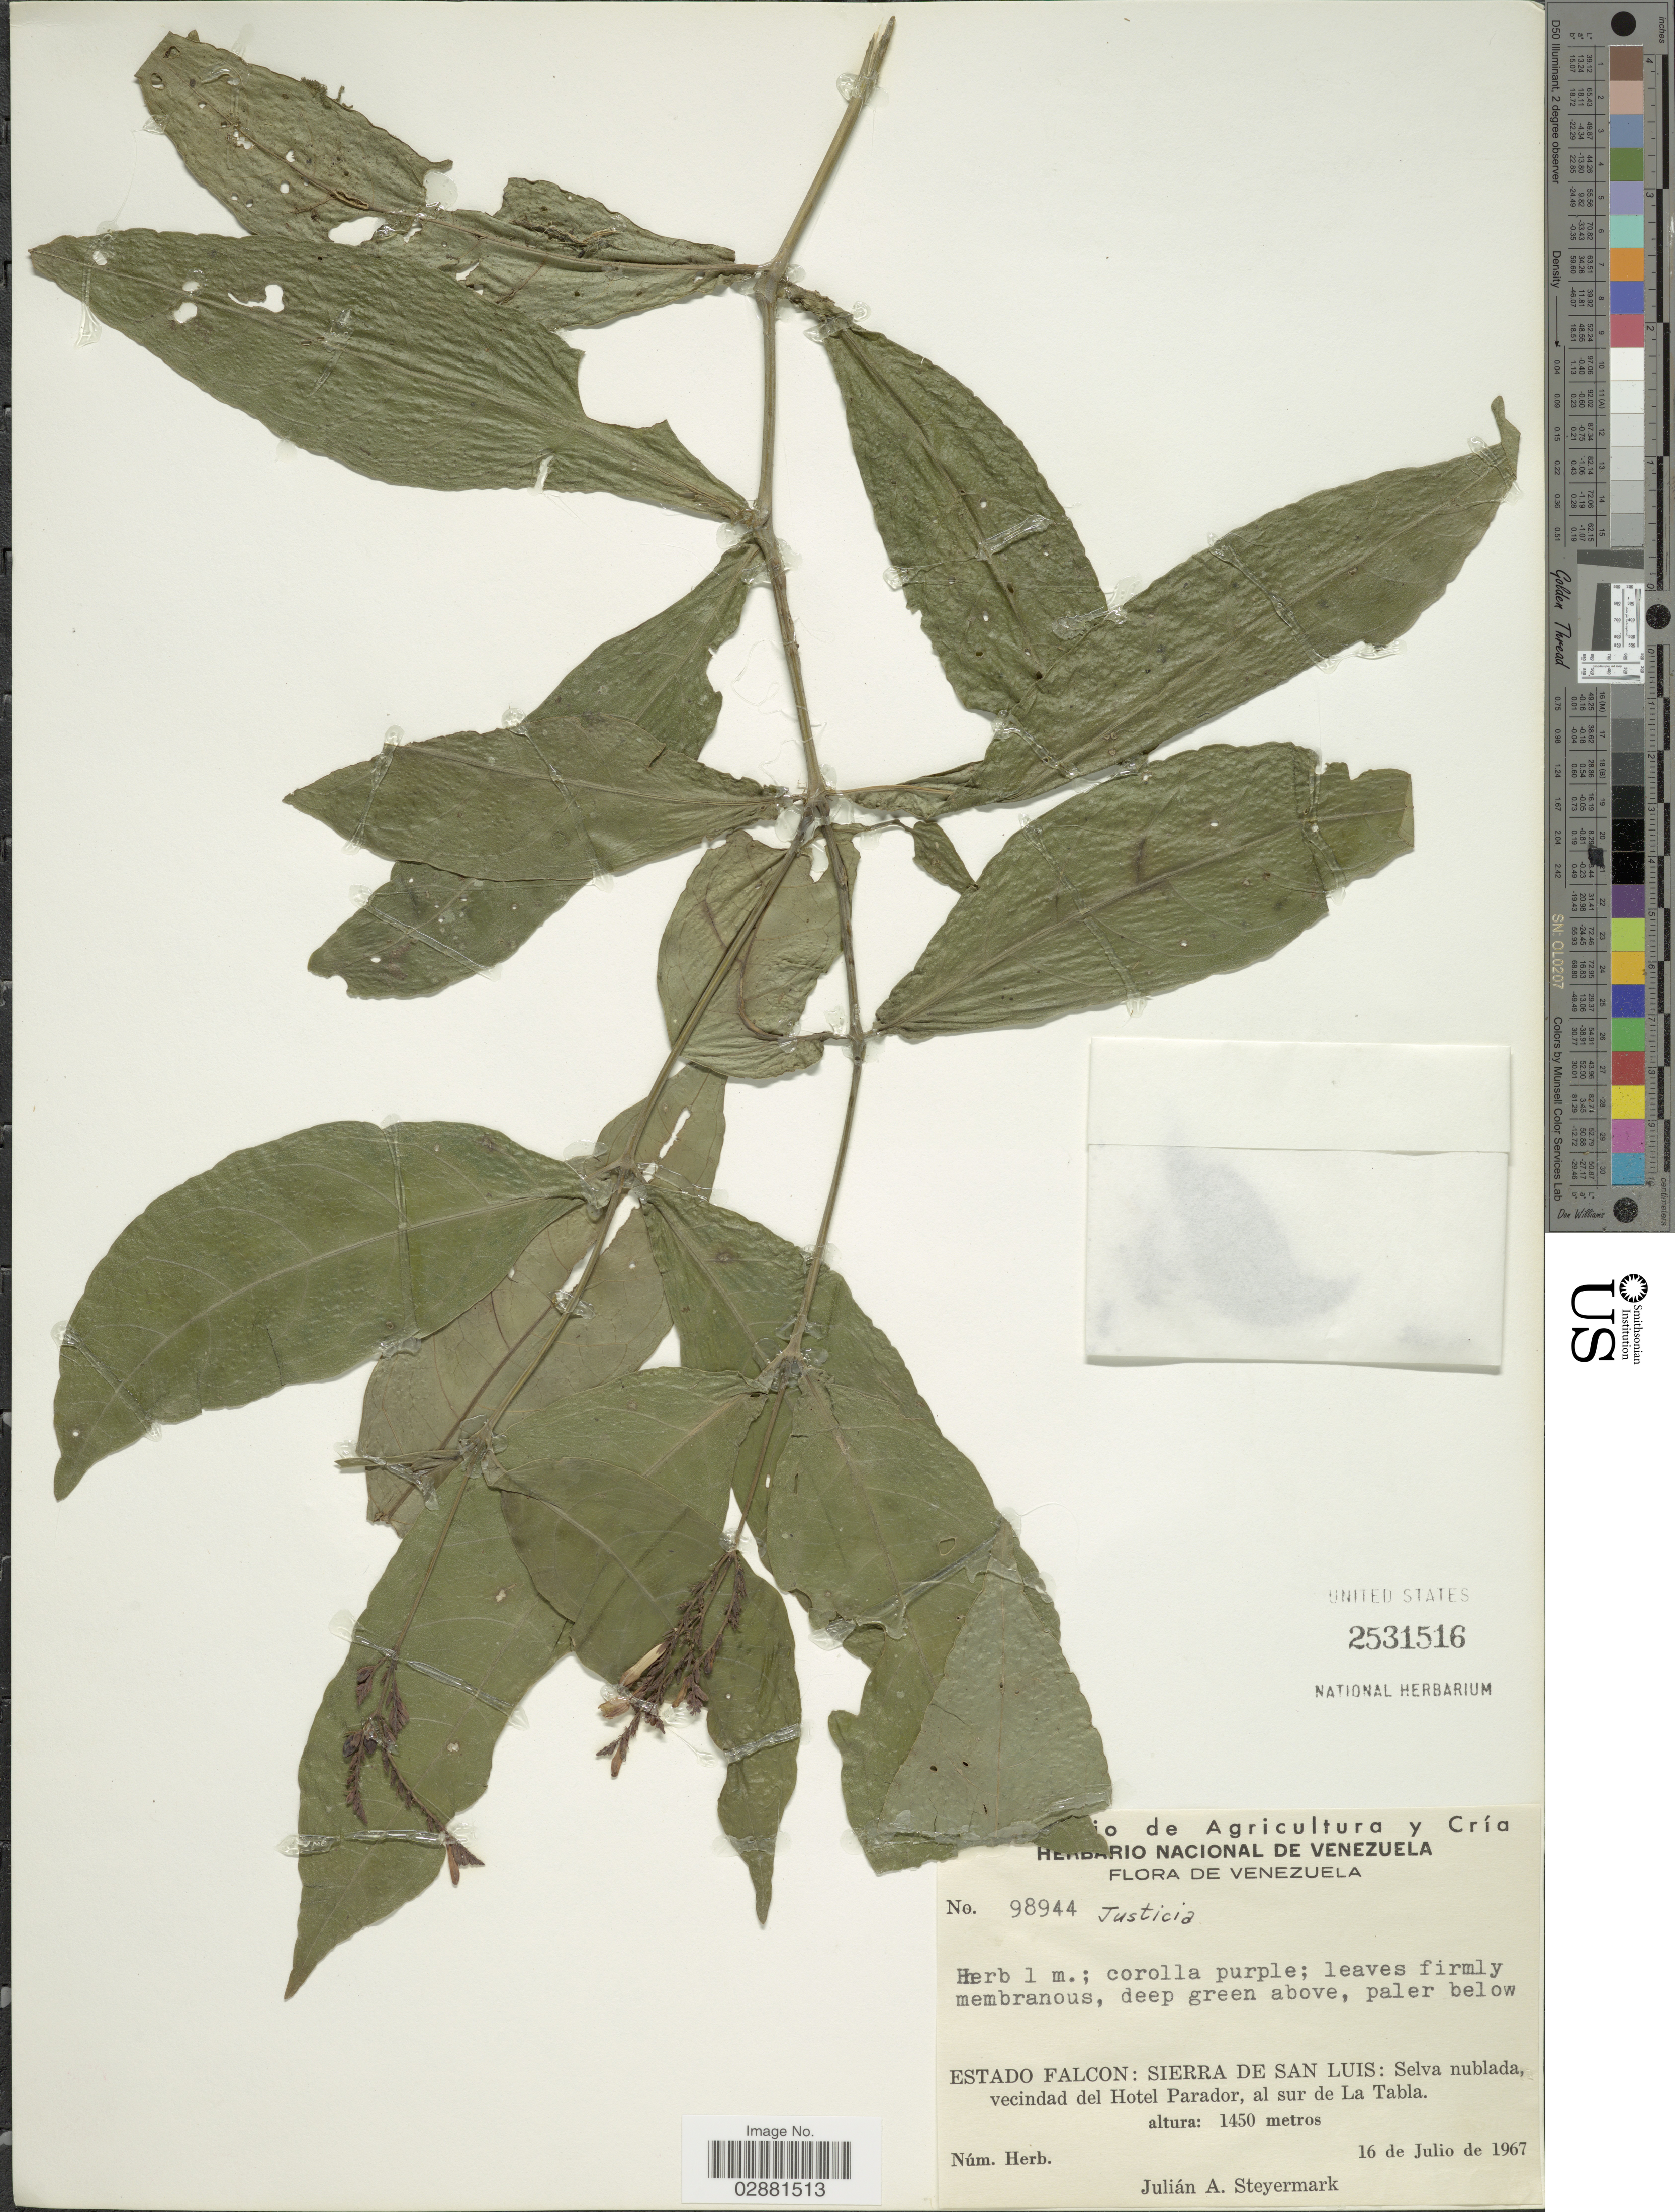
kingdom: Plantae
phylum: Tracheophyta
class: Magnoliopsida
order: Lamiales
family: Acanthaceae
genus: Justicia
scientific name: Justicia sp.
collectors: J. Steyermark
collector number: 98944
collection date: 1967-07-16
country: Venezuela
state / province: Falcón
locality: Sierra De San Luis: Selva nublada, vecindad del Hotel Parador, al sur de la Tabla.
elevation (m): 1450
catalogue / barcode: US 2531516